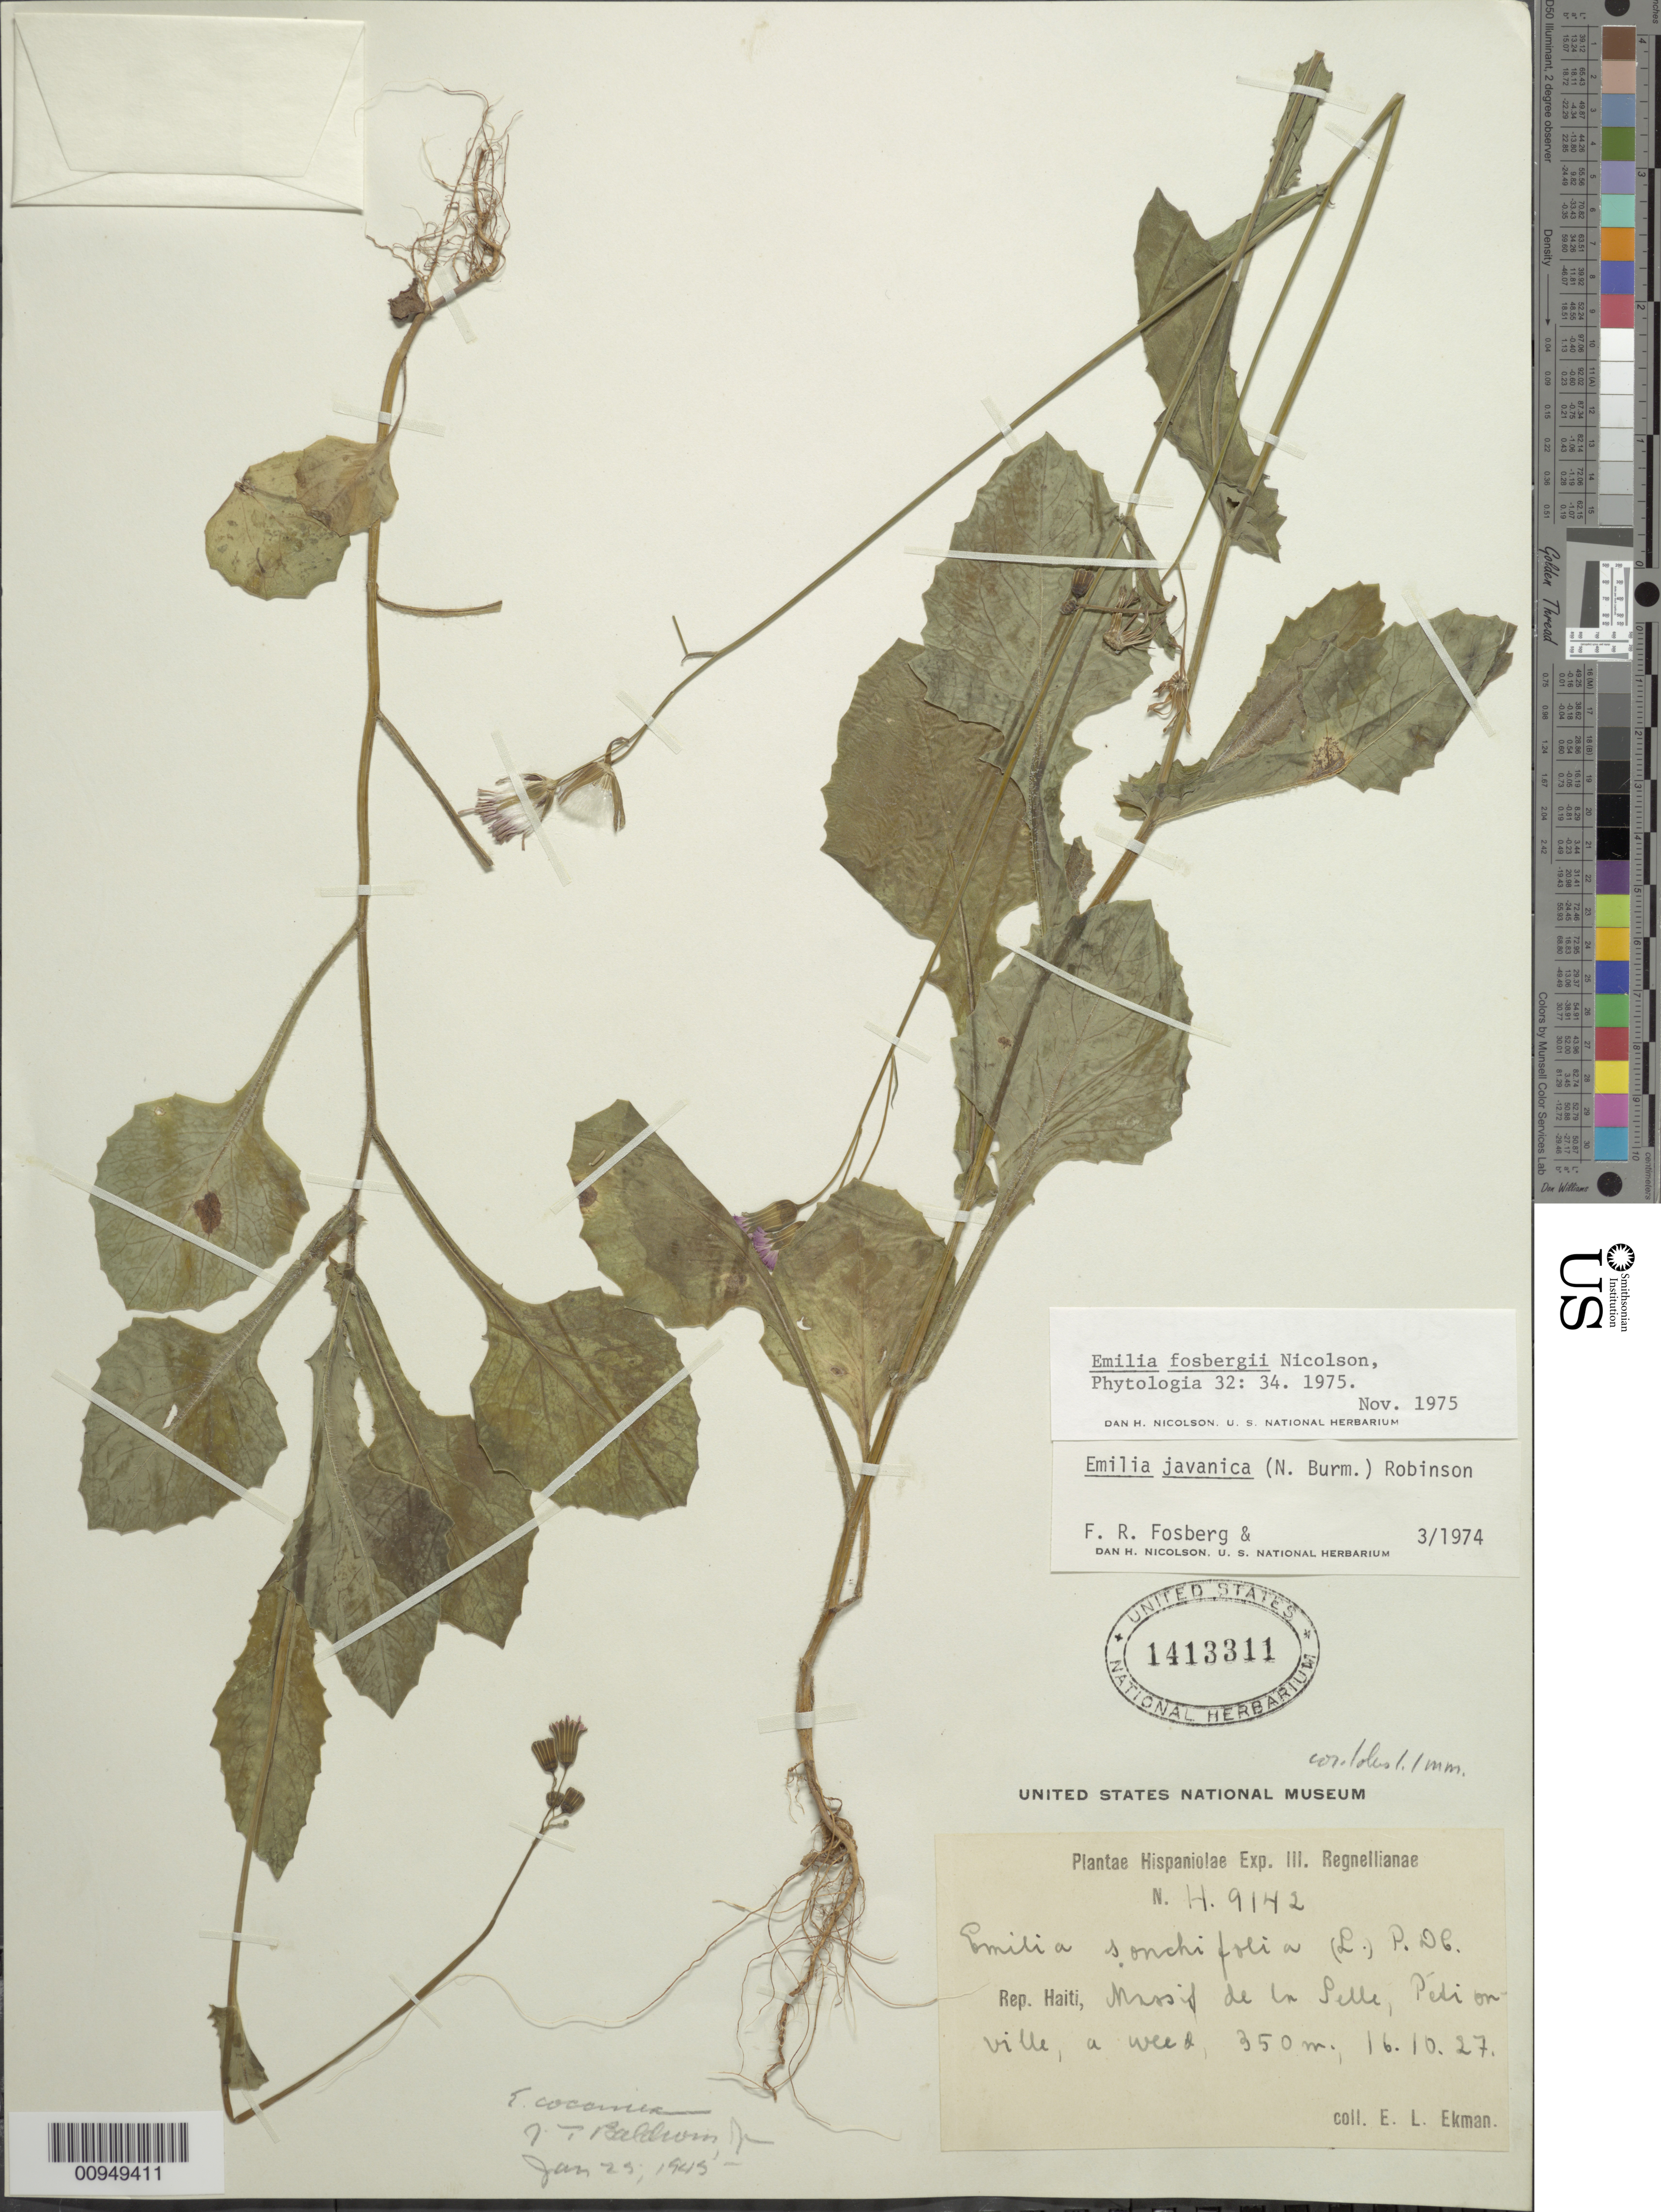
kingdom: Plantae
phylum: Tracheophyta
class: Magnoliopsida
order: Asterales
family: Asteraceae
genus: Emilia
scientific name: Emilia fosbergii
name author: Nicolson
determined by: Nicolson, Dan H.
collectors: E. L. Ekman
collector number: H 9142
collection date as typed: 16 Oct 1927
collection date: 1927-10-16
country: Haiti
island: Hispaniola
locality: Massif de la Selle, Pétionville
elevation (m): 350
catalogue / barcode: US 1413311